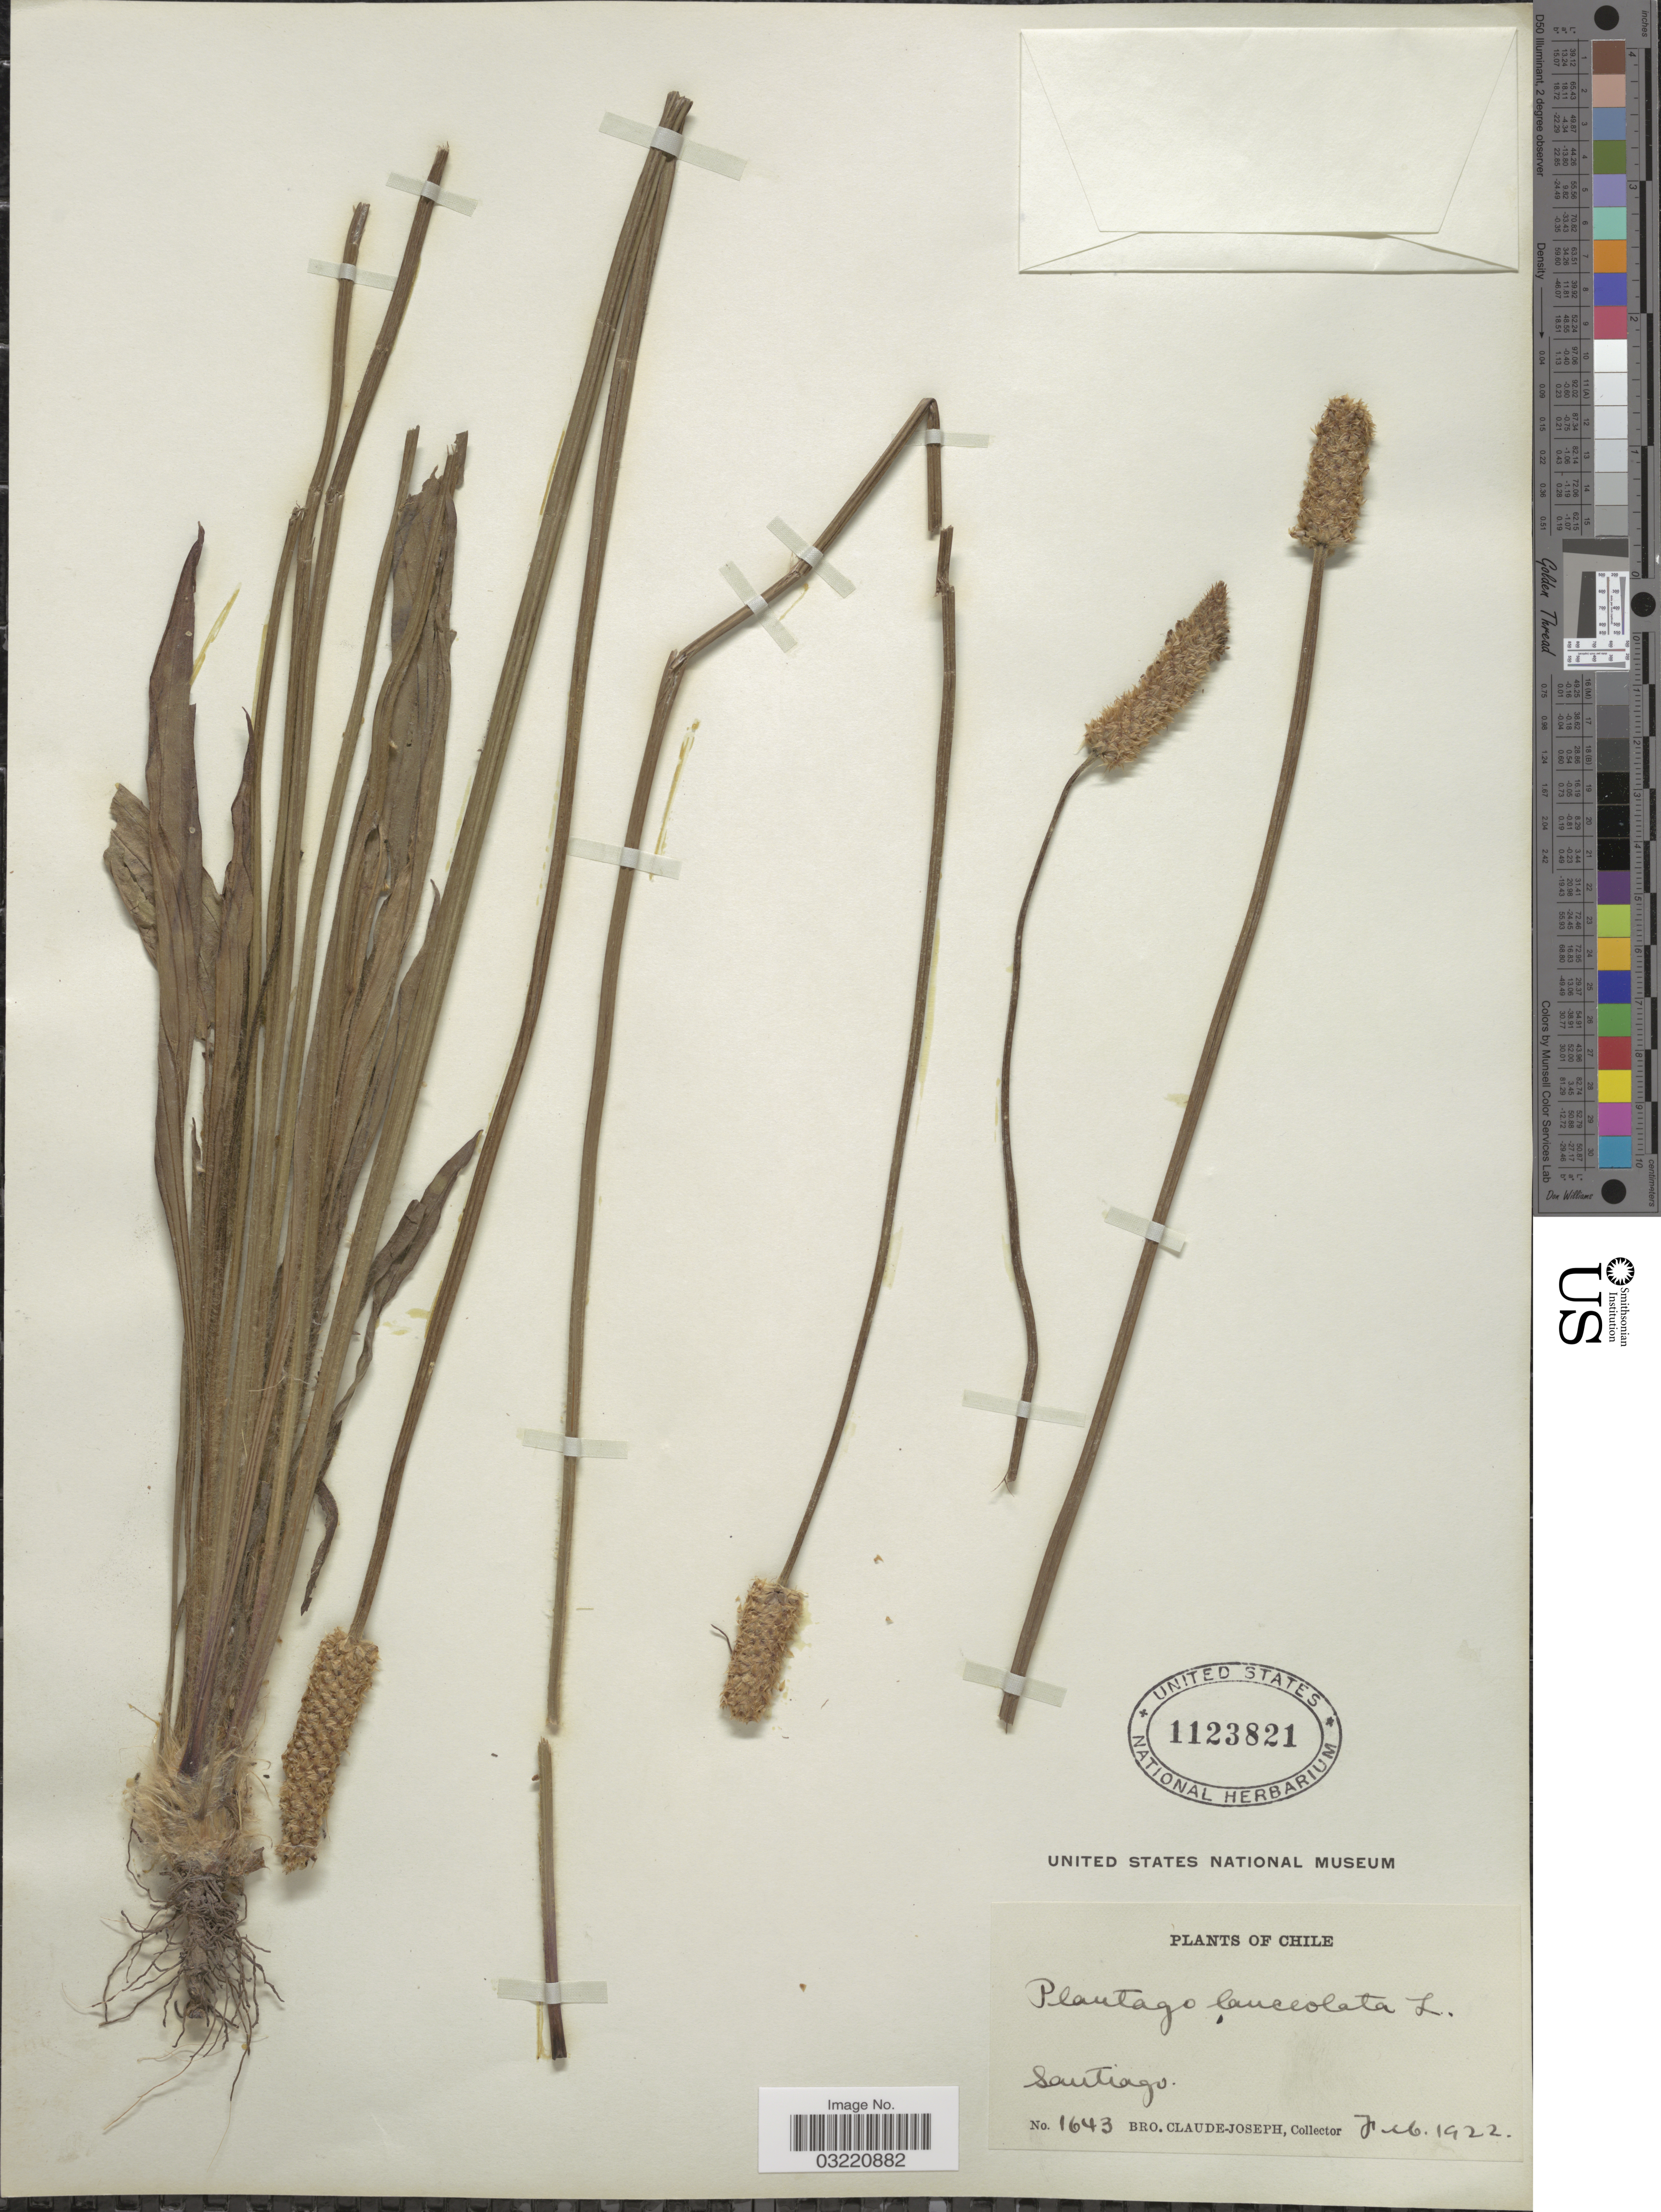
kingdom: Plantae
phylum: Tracheophyta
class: Magnoliopsida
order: Lamiales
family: Plantaginaceae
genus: Plantago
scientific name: Plantago lanceolata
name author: L.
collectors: Bro. Claude-Joseph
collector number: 1643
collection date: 1922-02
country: Chile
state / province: Región Metropolitana (RM)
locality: Santiago.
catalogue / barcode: US 1123821